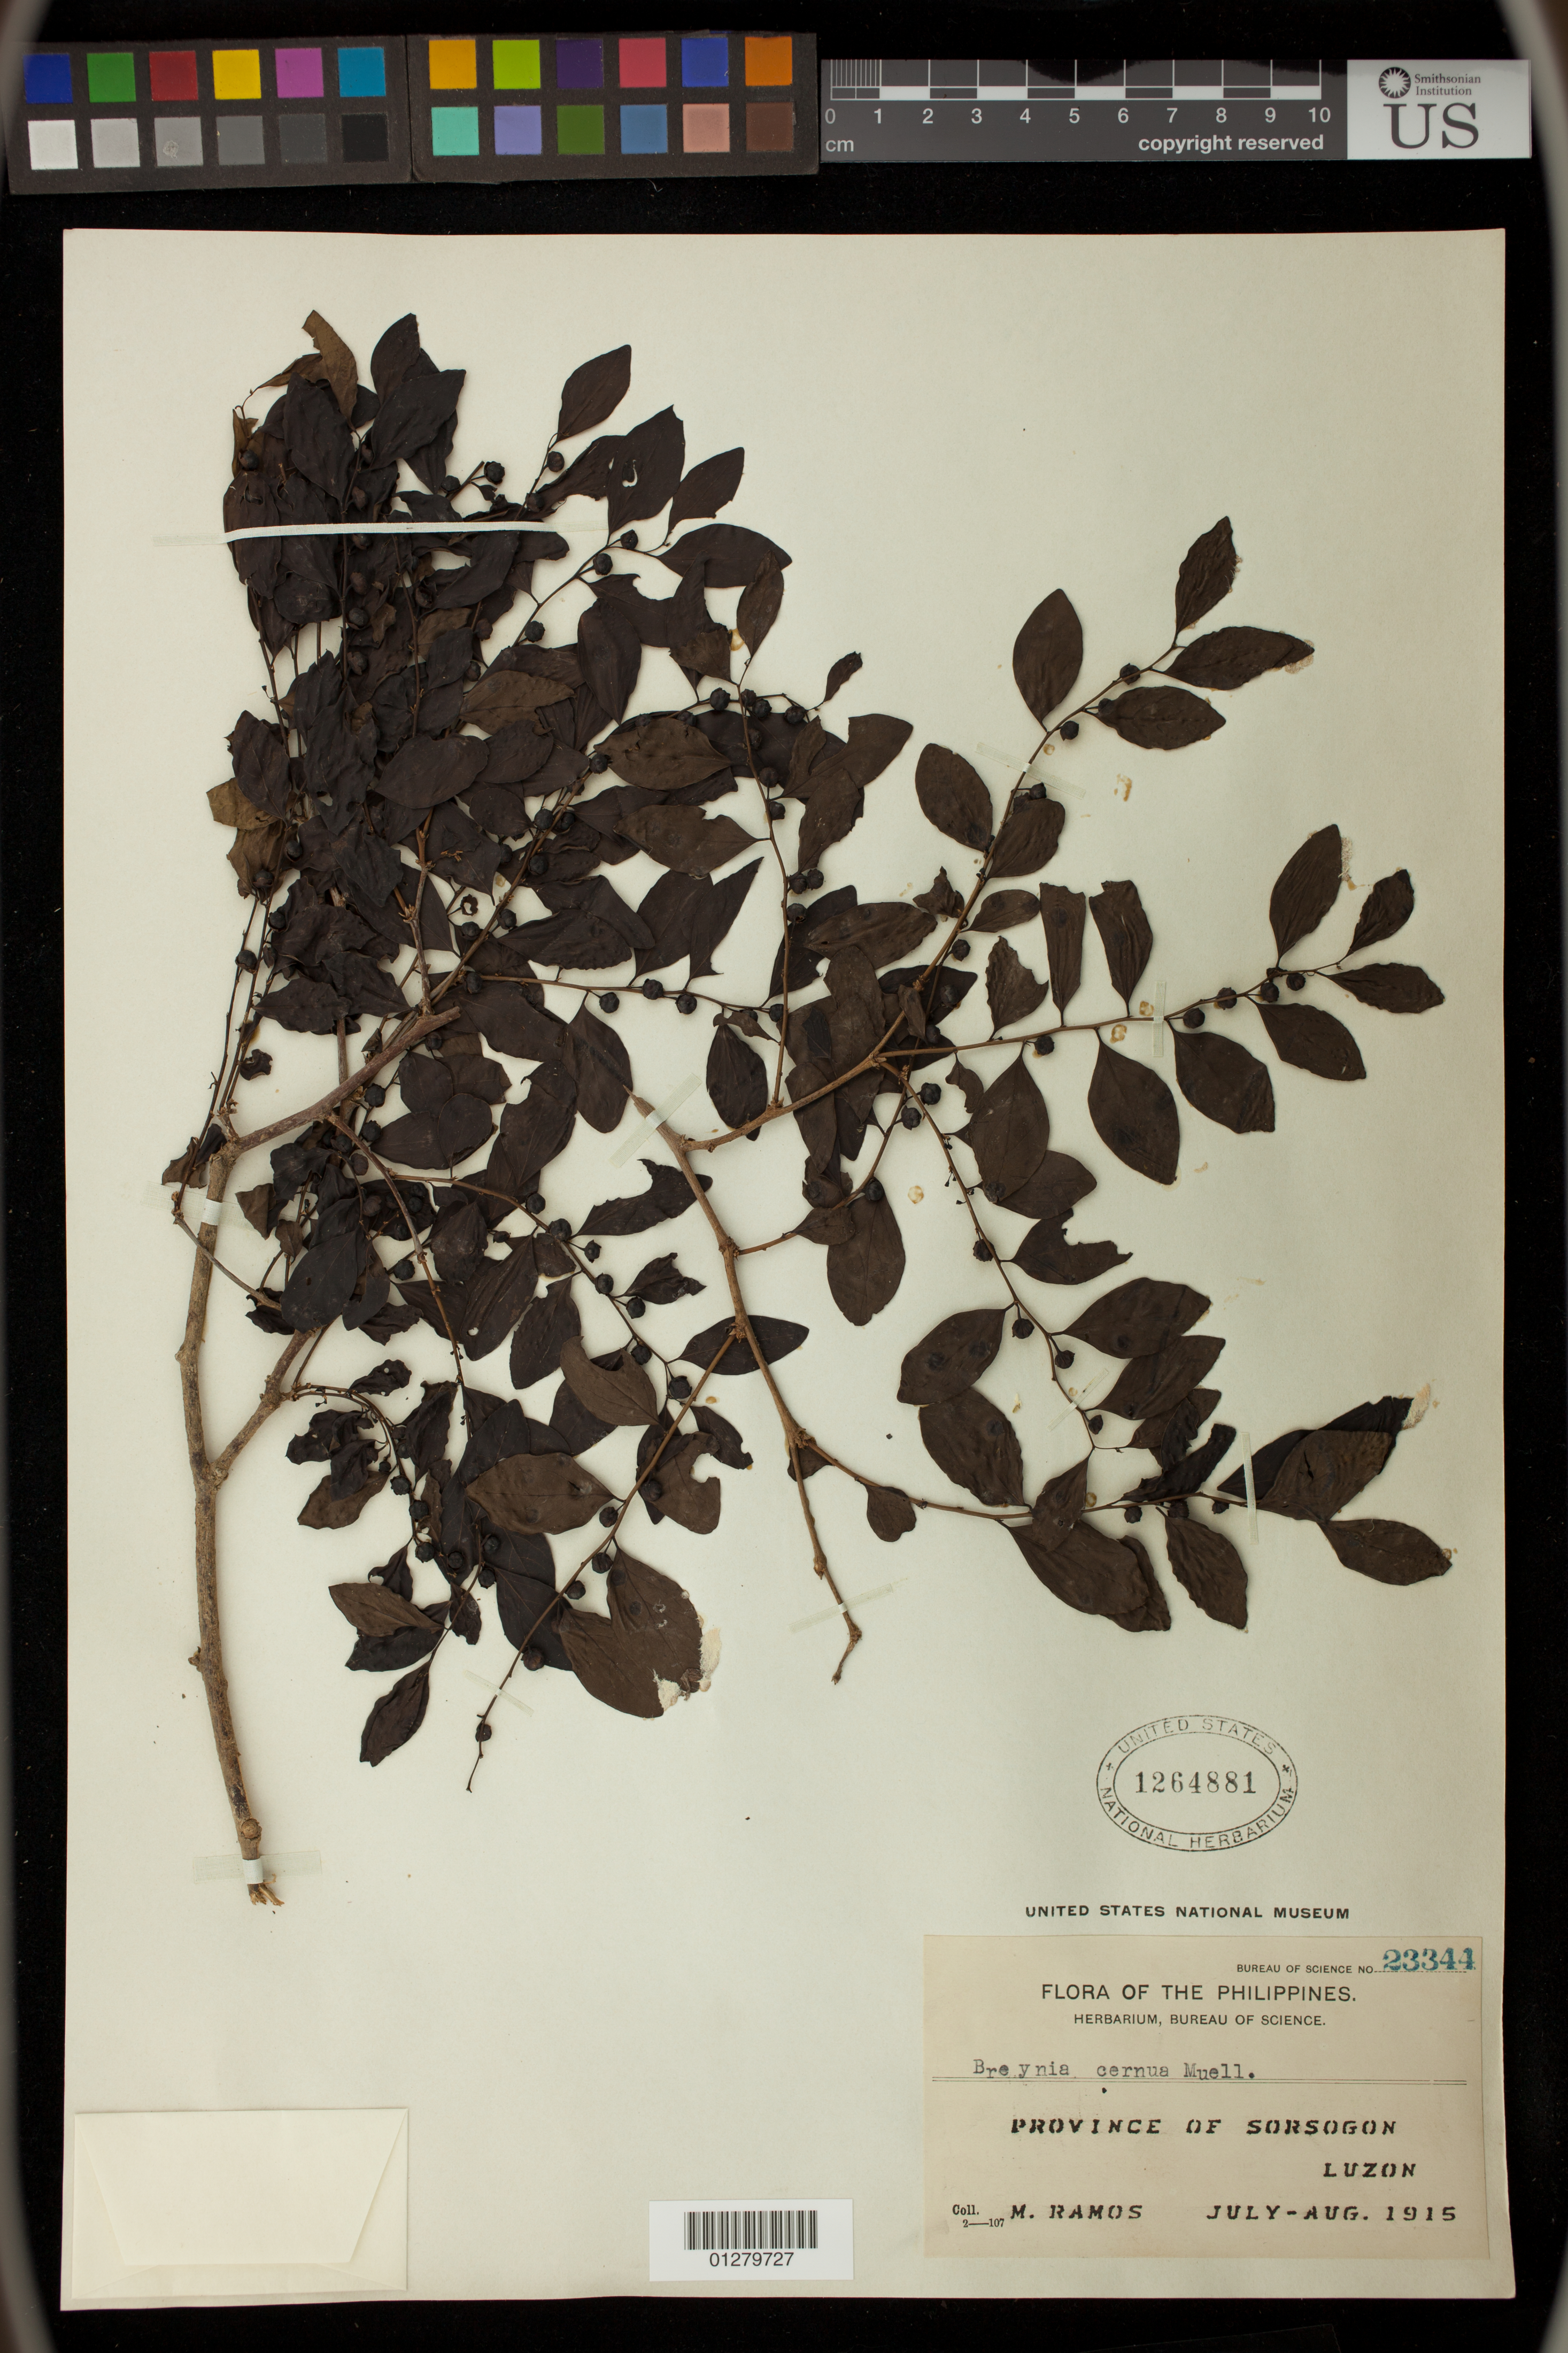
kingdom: Plantae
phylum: Tracheophyta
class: Magnoliopsida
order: Malpighiales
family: Phyllanthaceae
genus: Breynia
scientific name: Breynia cernua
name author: (Poir.) Müll. Arg.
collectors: M. Ramos & M. Ramos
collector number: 23344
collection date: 1915-07/1915-08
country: Philippines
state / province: Bicol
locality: Province of Sorsogon, Luzon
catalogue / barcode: US 1264881